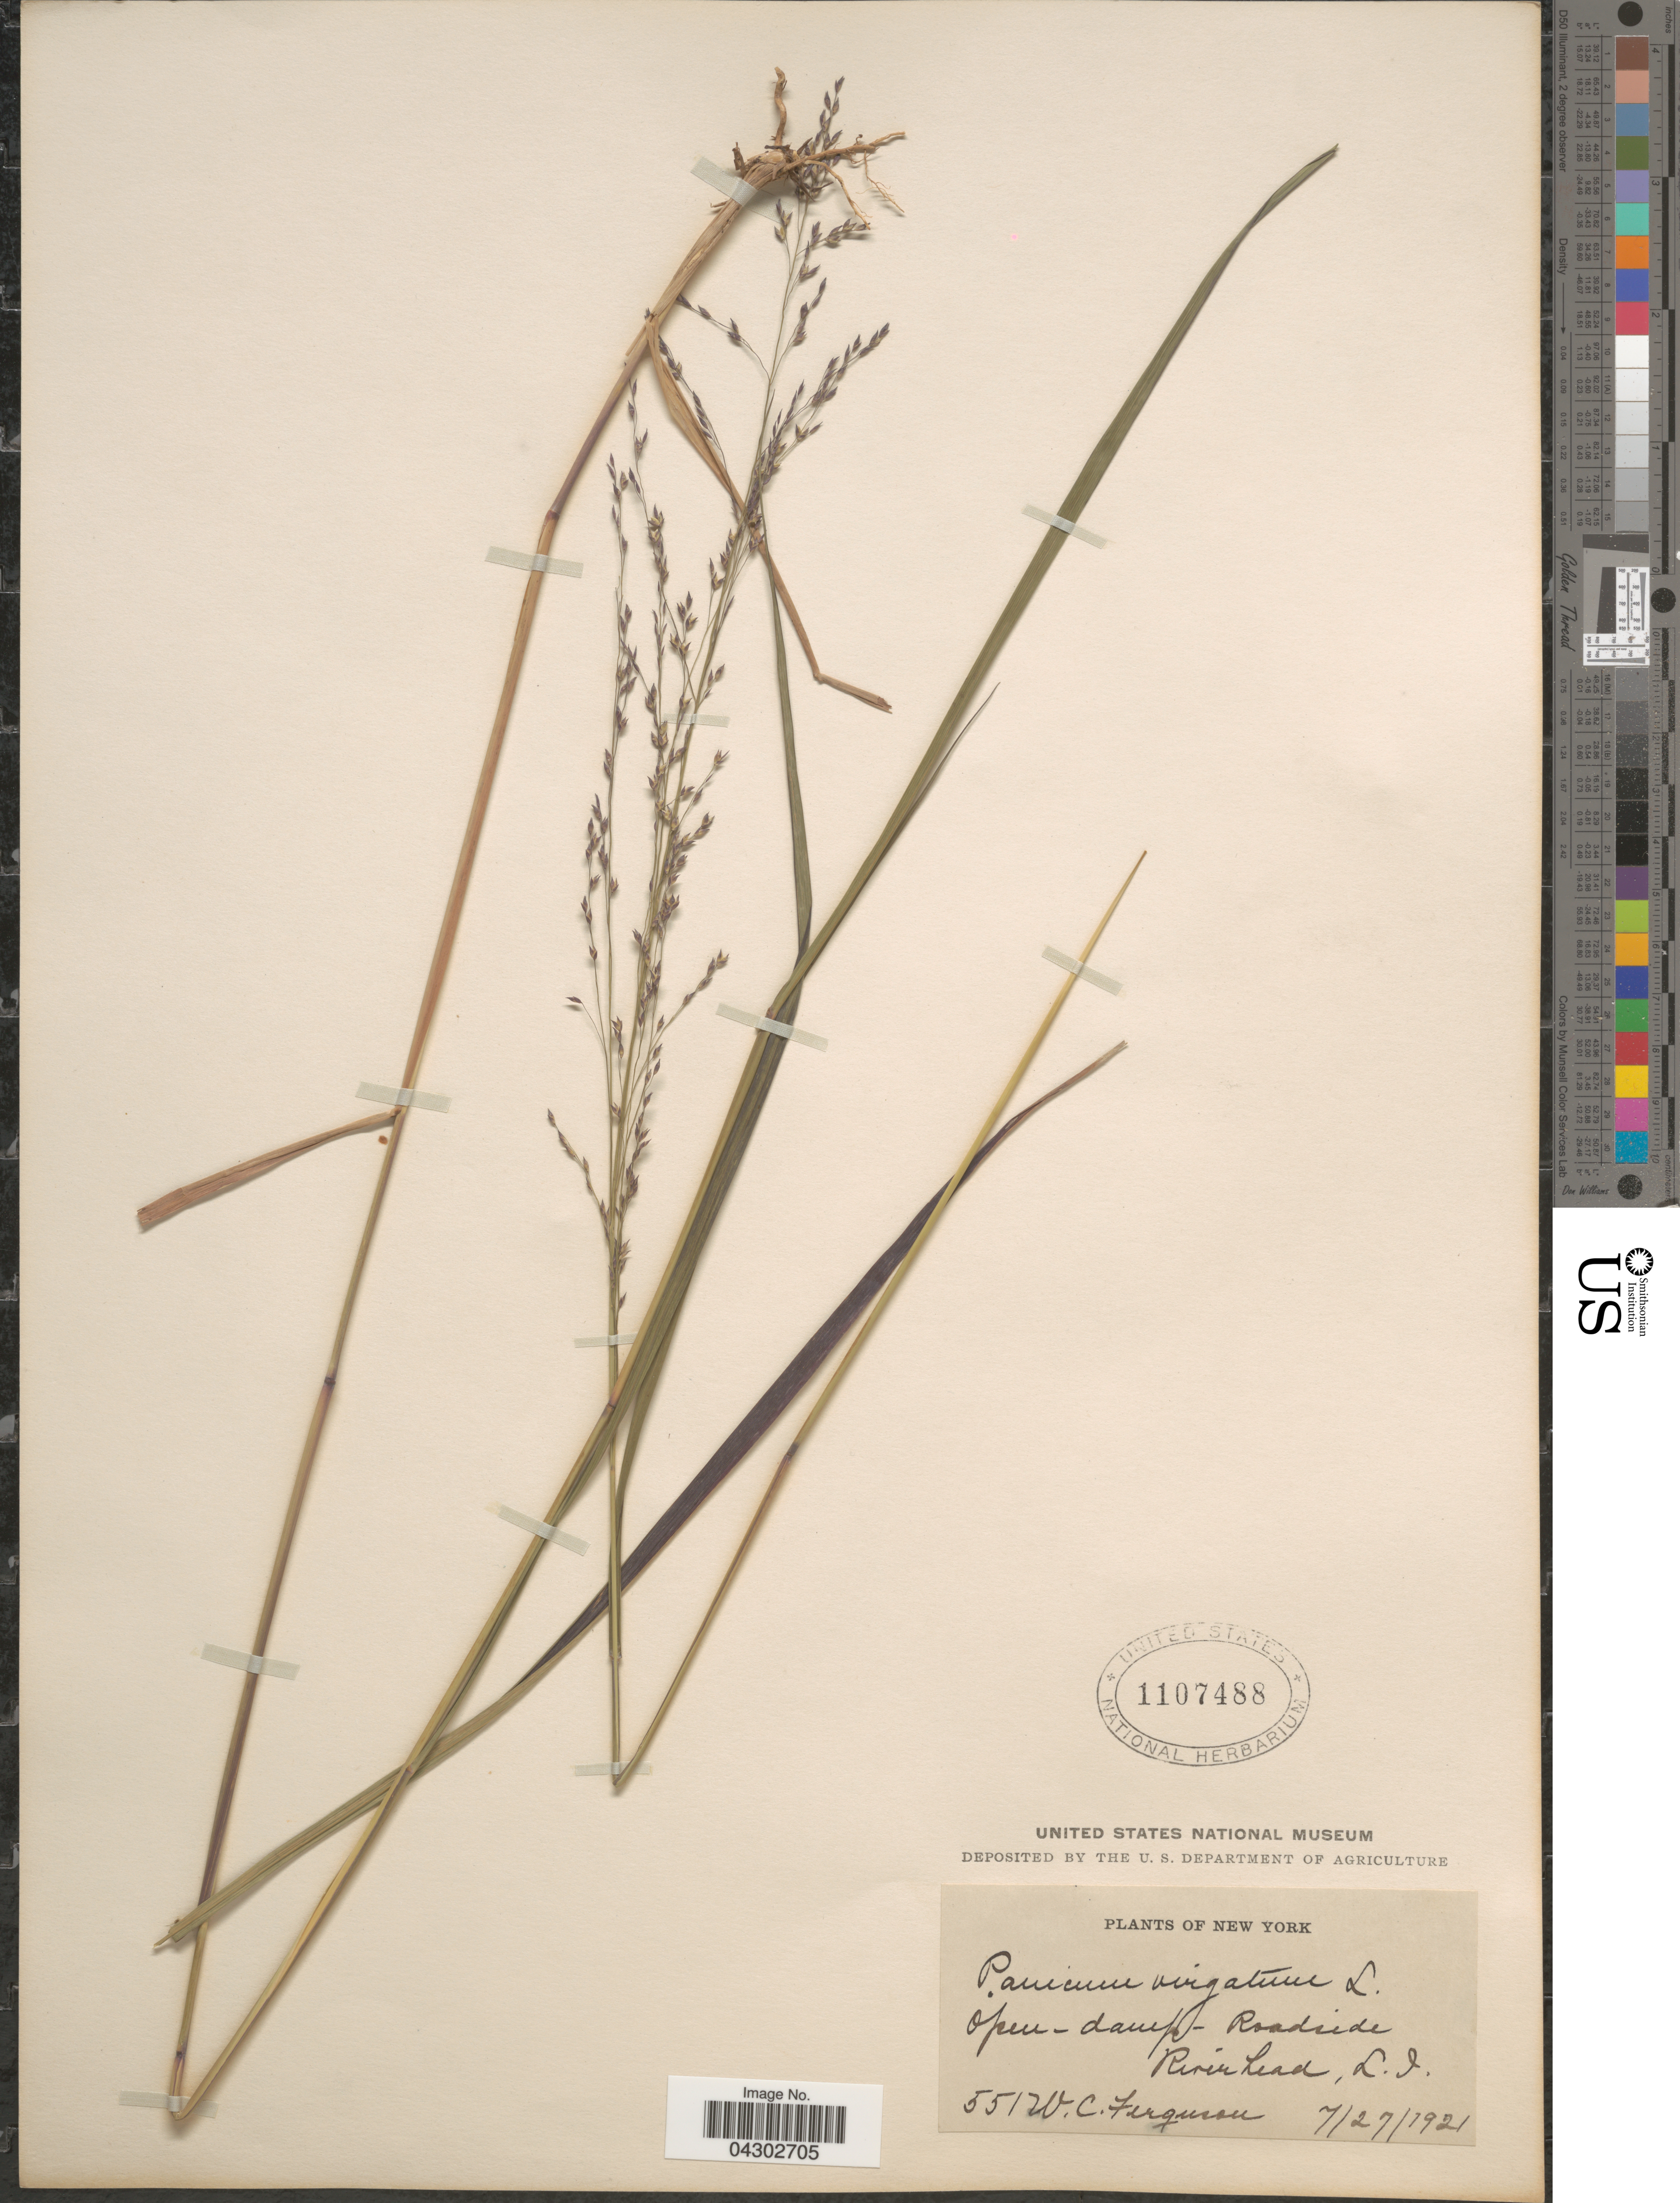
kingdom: Plantae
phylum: Tracheophyta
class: Liliopsida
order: Poales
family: Poaceae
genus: Panicum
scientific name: Panicum virgatum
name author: L.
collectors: W. Ferguson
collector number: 551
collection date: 1921-07-27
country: United States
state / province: New York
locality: Open damp Roadside Riverhead, L. I.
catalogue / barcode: US 1107488